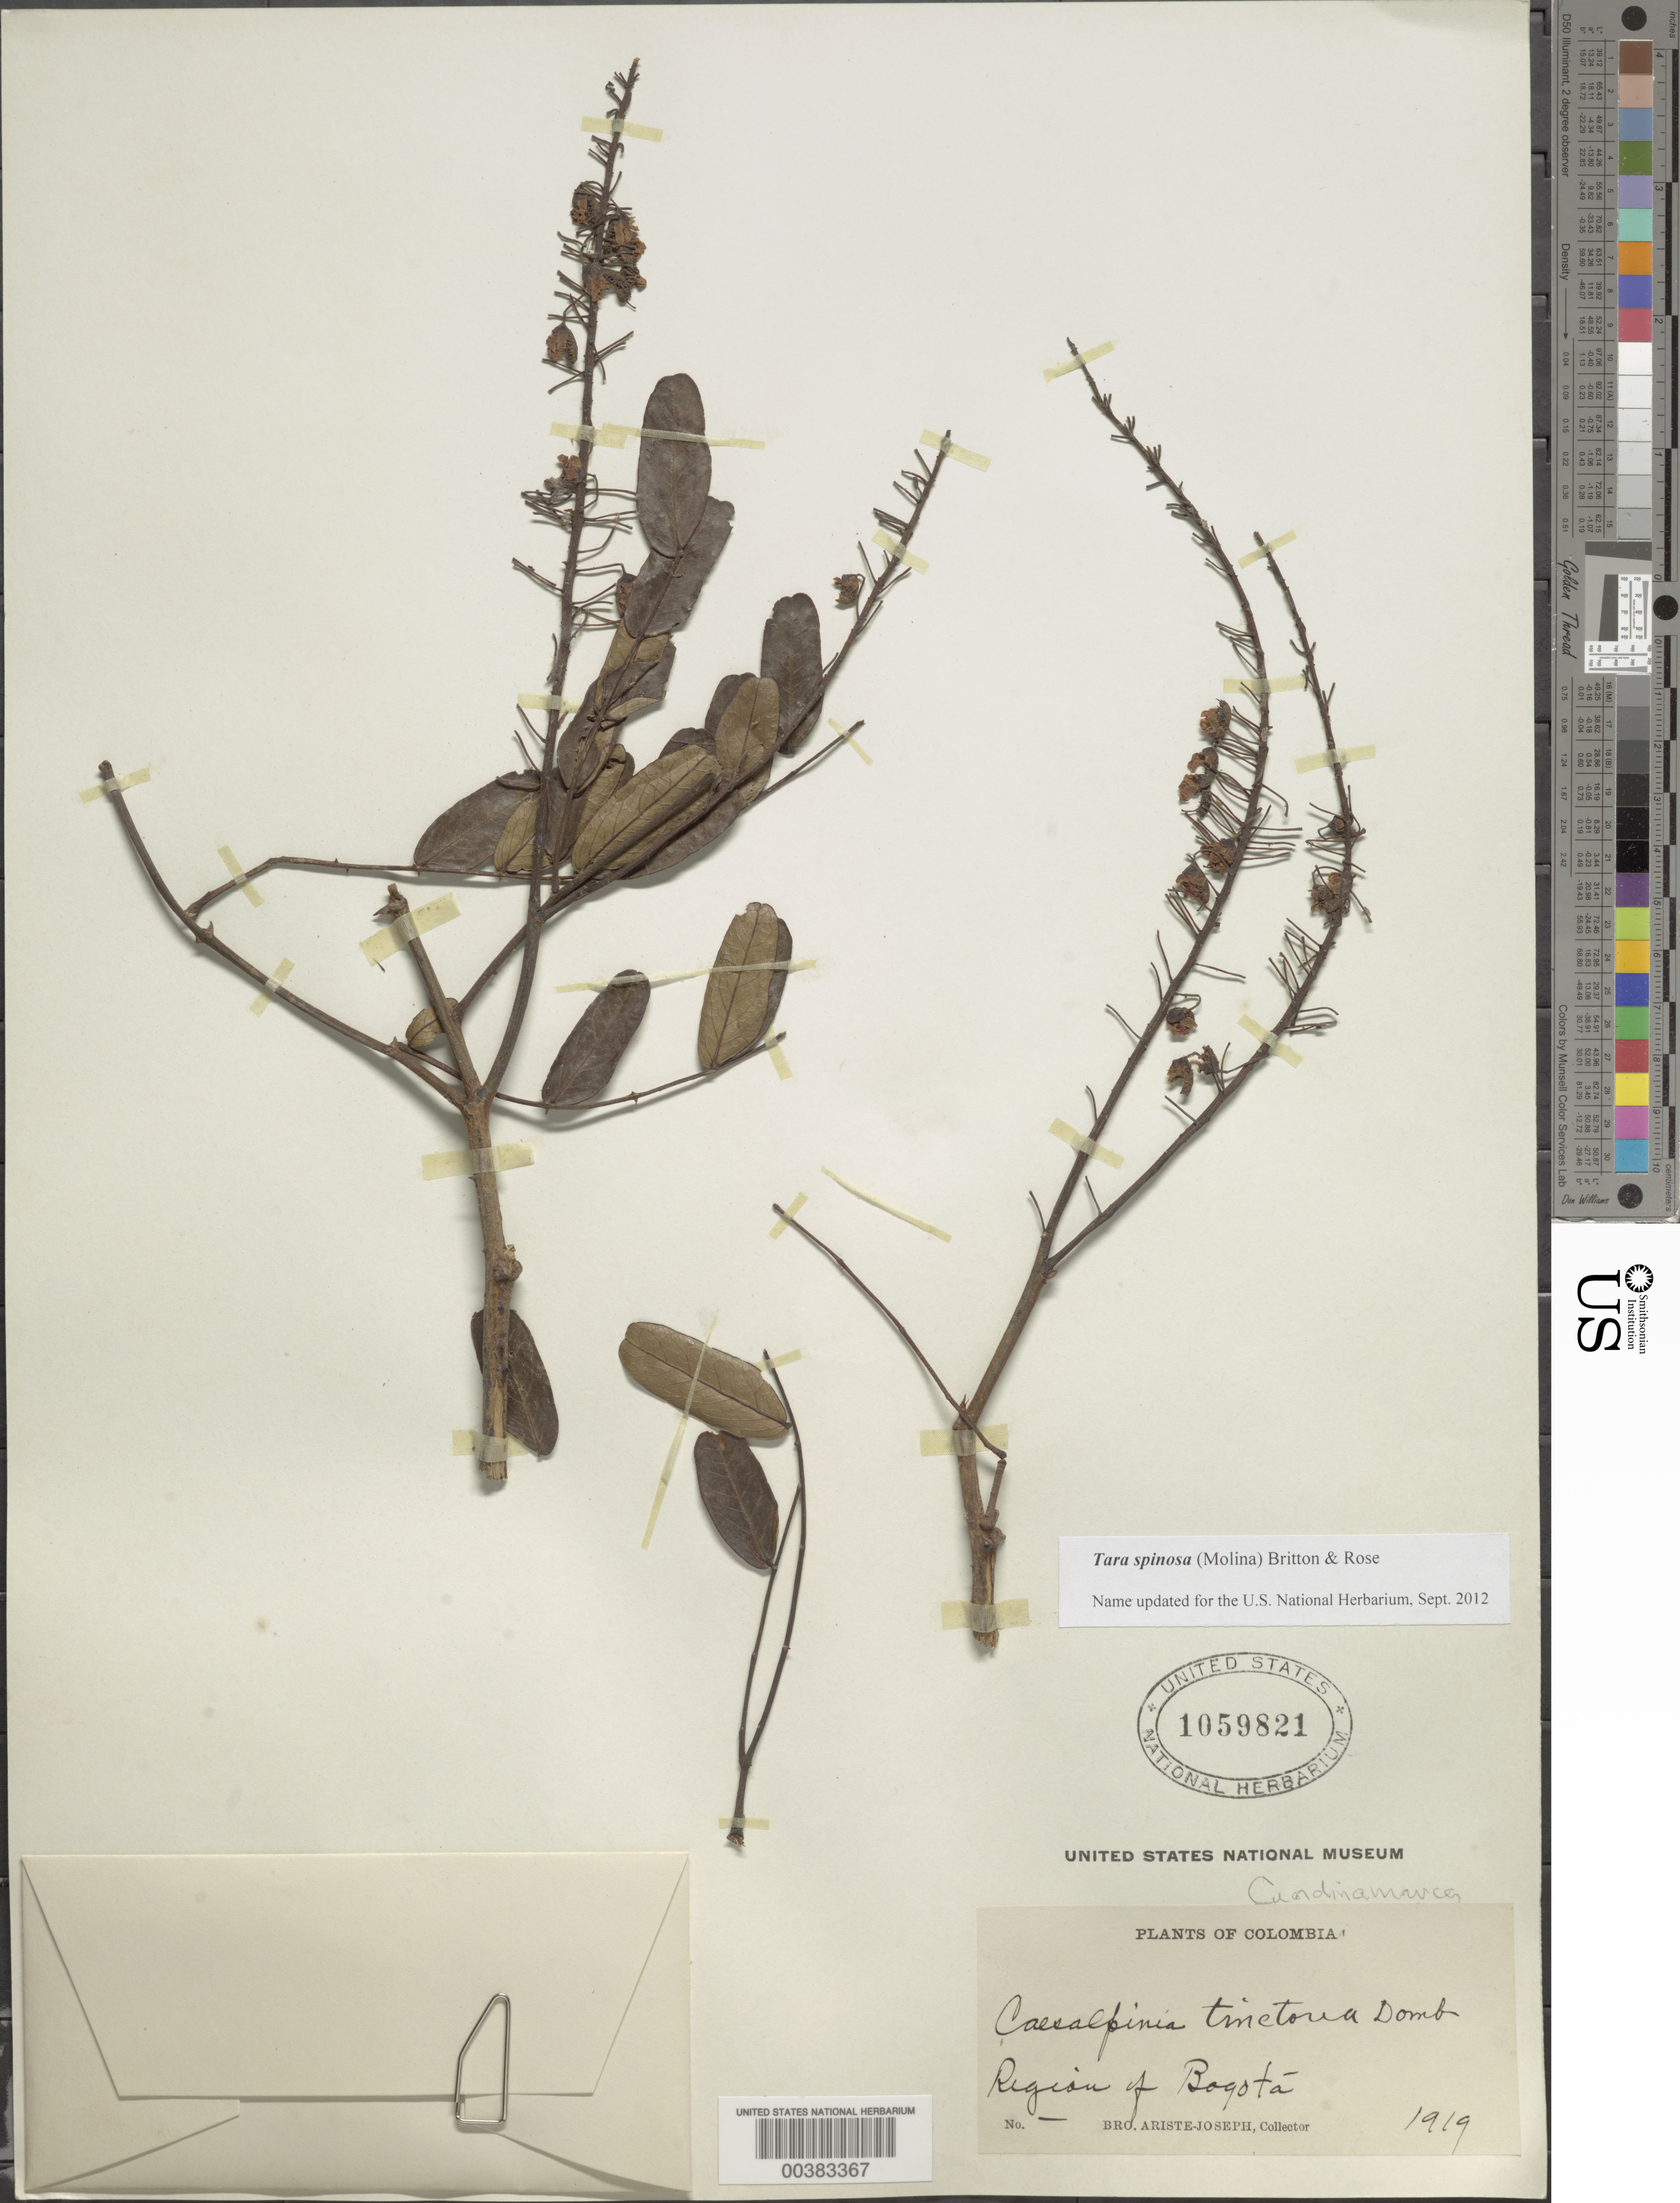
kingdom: Plantae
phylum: Tracheophyta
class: Magnoliopsida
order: Fabales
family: Fabaceae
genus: Tara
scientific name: Tara spinosa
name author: (Molina) Britton & Rose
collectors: Bro. Ariste-Joseph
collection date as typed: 1919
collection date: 1919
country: Colombia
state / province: Bogota D.C. / Cundinamarca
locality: Region of Bogota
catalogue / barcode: US 1059821